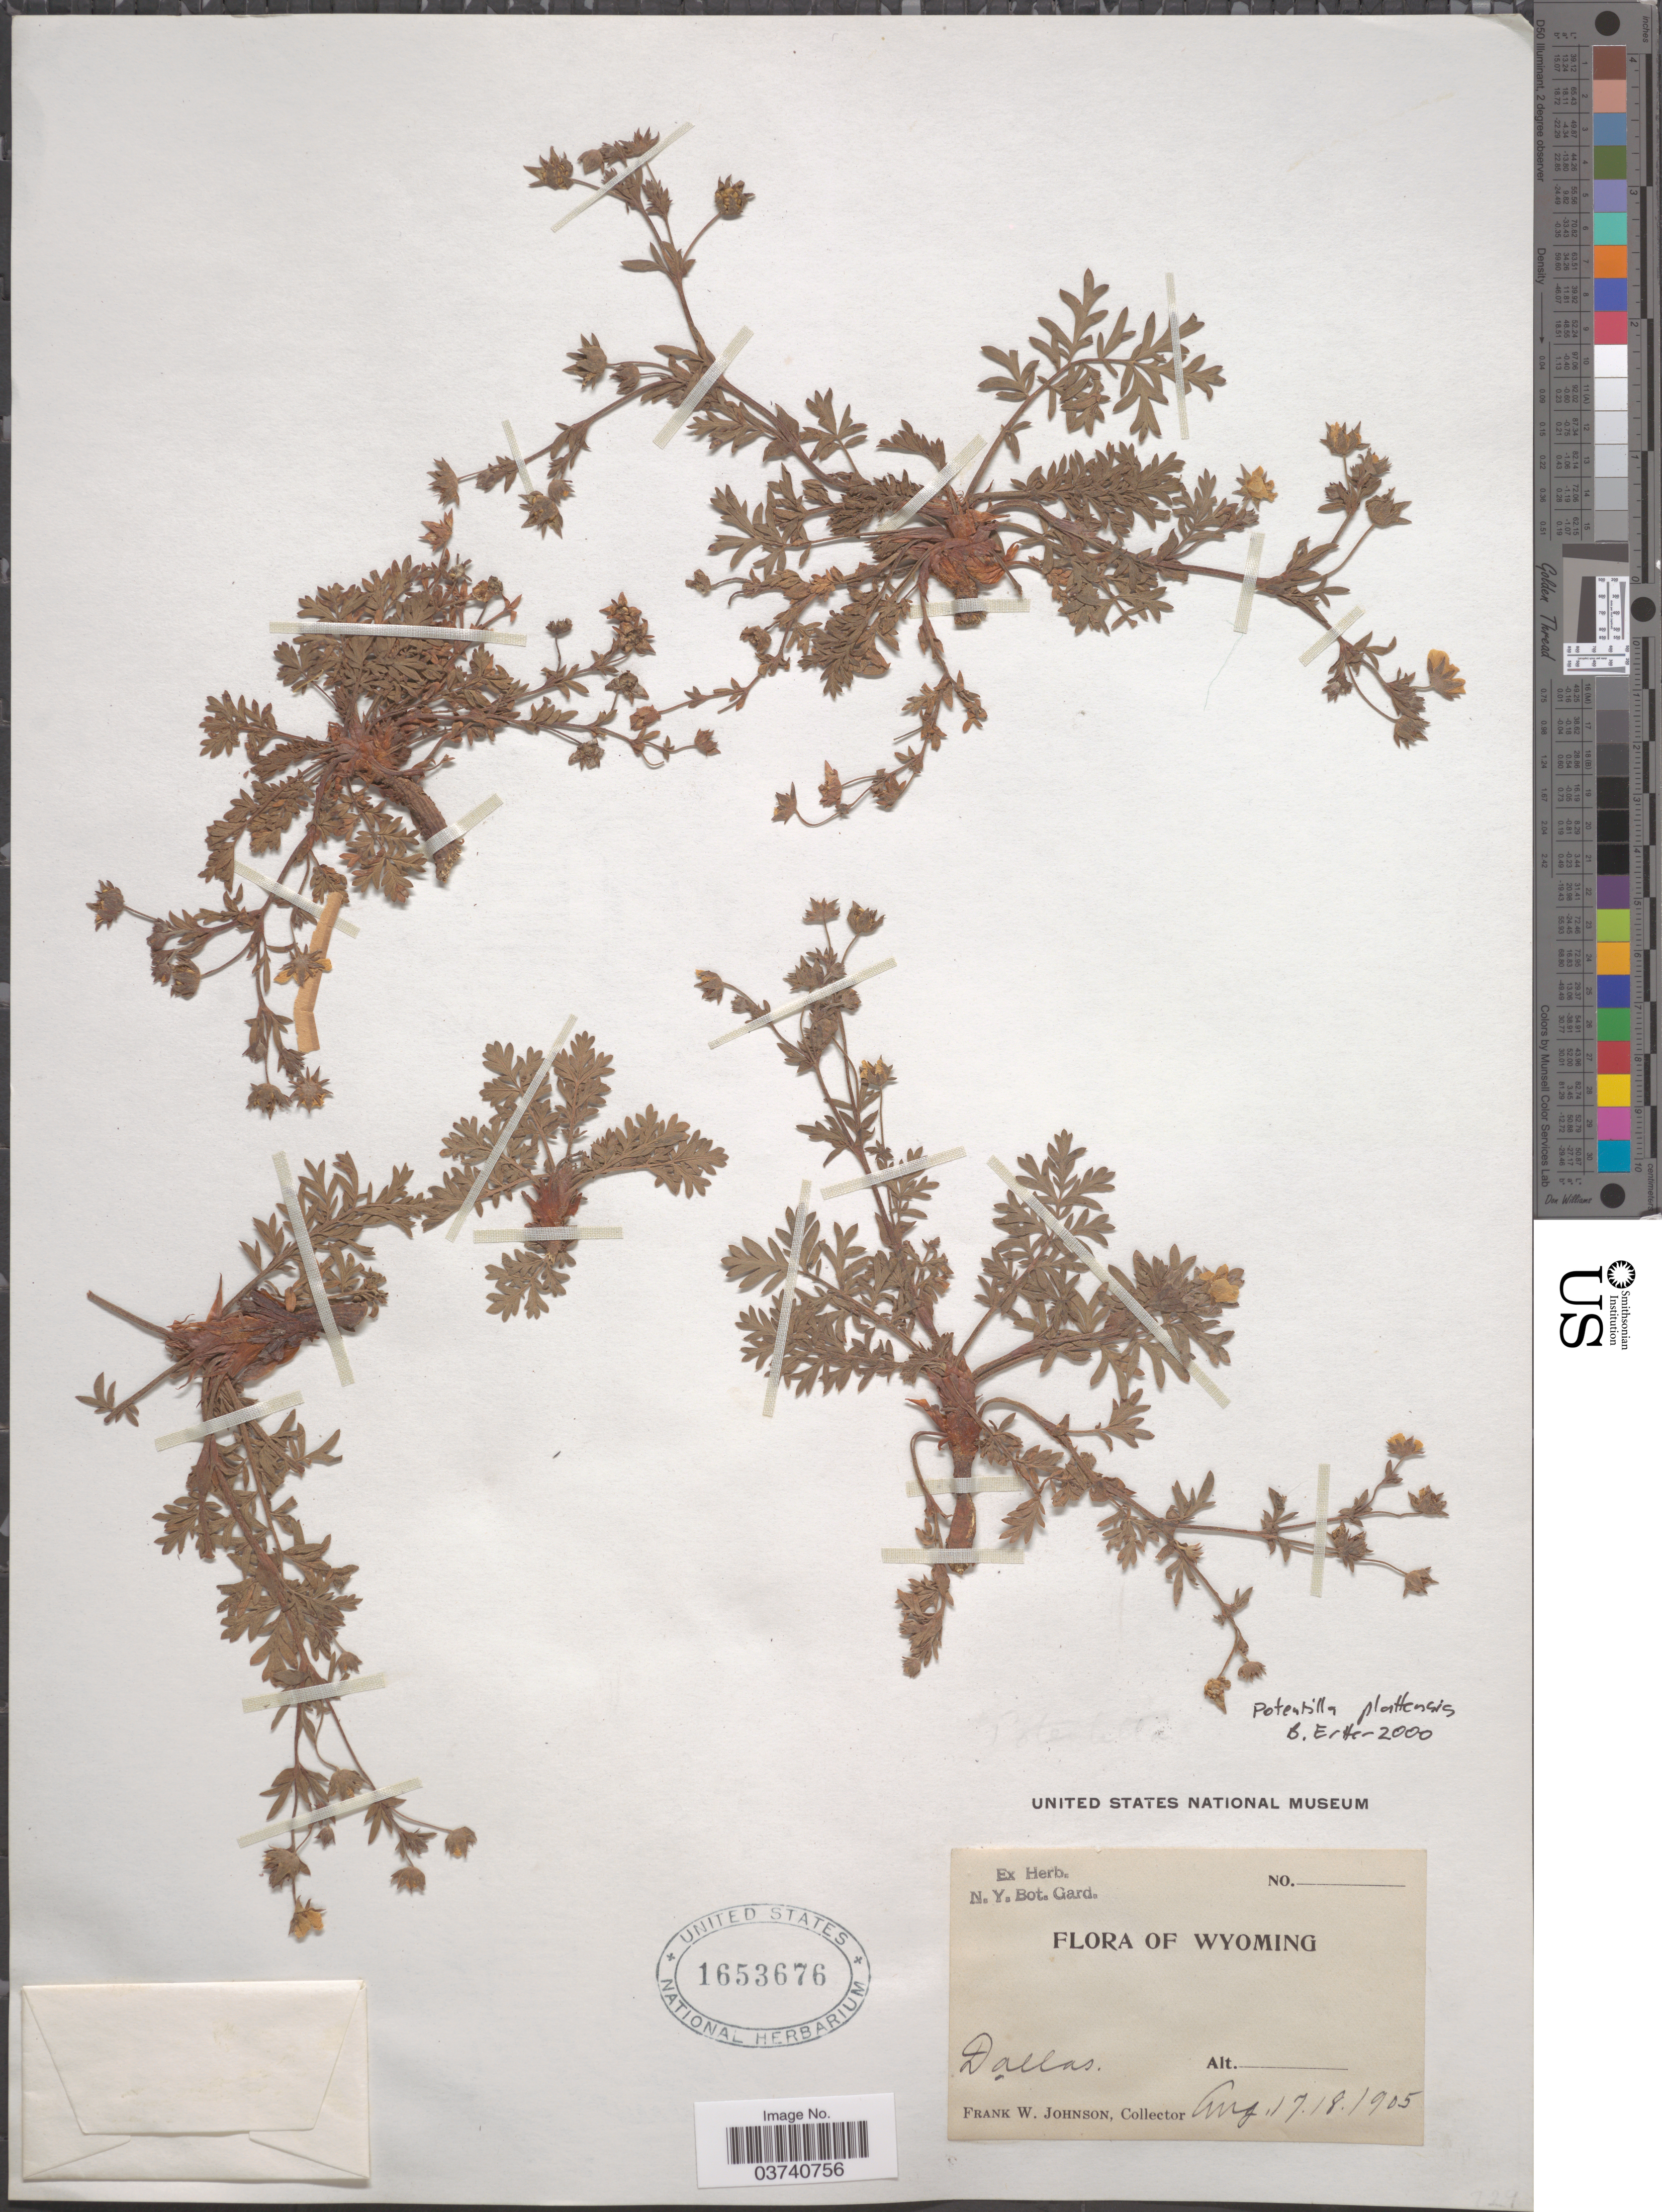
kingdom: Plantae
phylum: Tracheophyta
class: Magnoliopsida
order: Rosales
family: Rosaceae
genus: Potentilla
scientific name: Potentilla plattensis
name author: Nutt.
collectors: F. W. Johnson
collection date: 1905-08-17/1905-08-18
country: United States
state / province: Wyoming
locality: Dallas.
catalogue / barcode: US 1653676